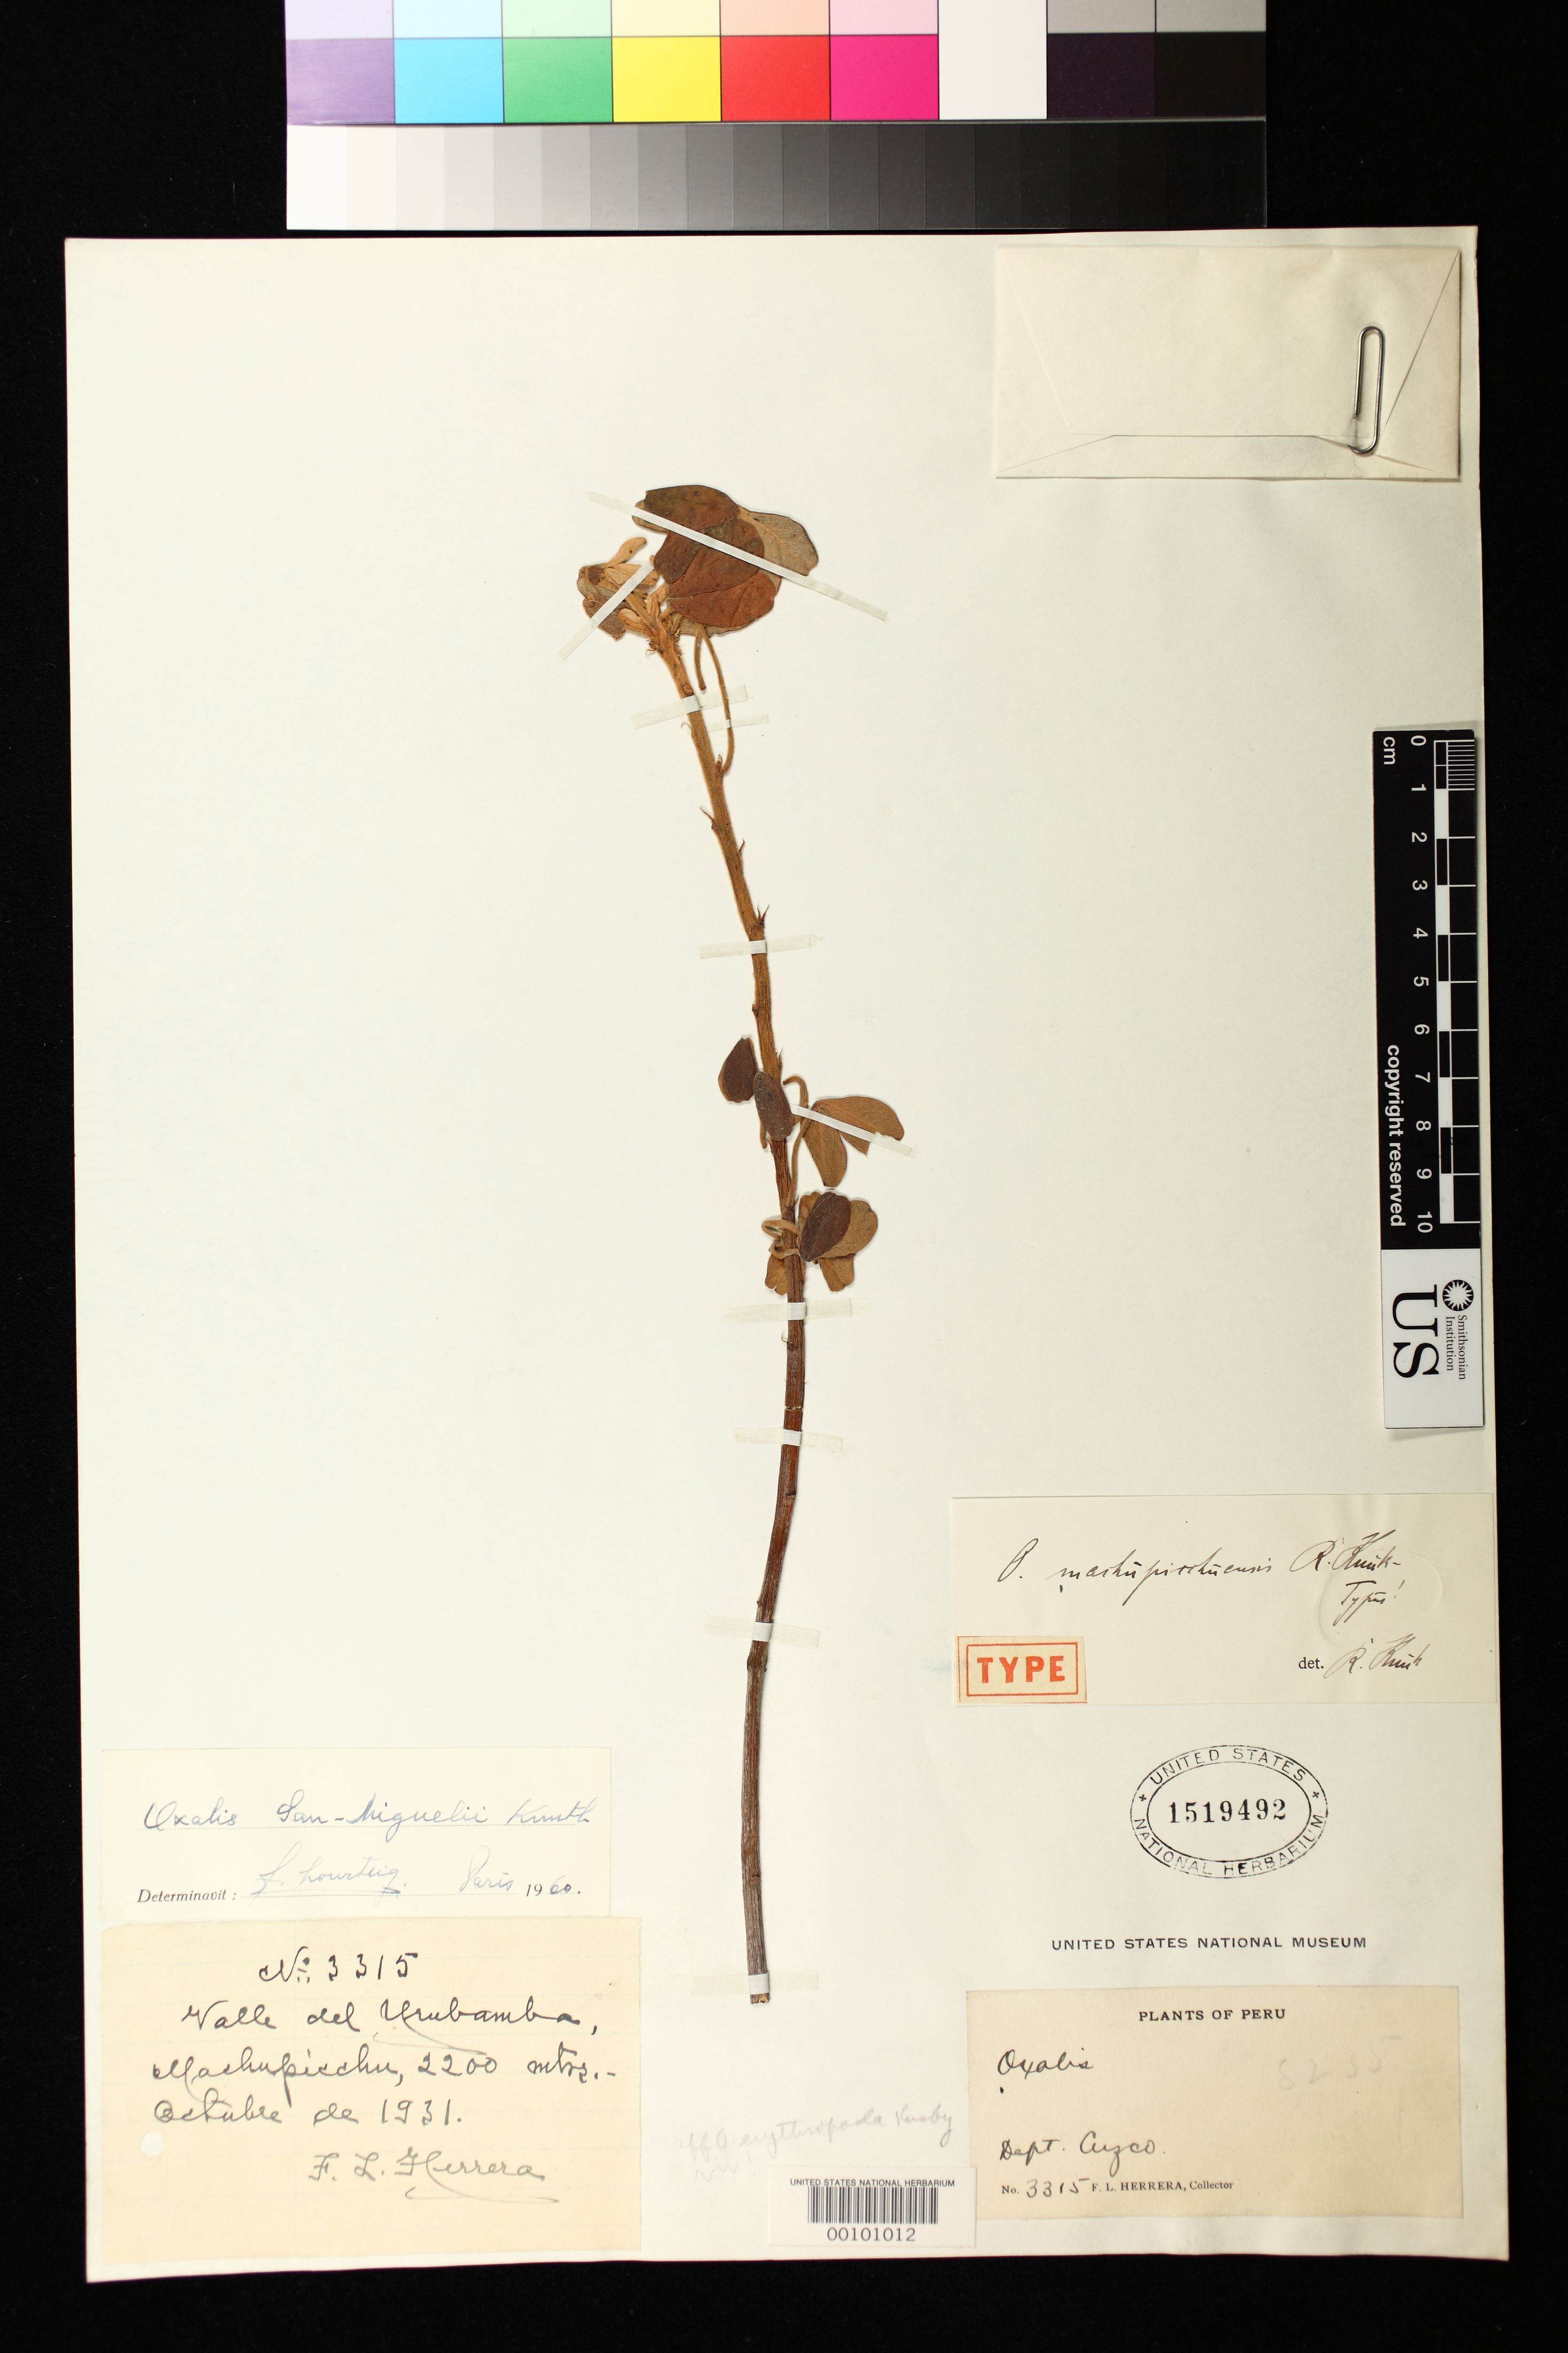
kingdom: Plantae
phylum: Tracheophyta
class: Magnoliopsida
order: Oxalidales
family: Oxalidaceae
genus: Oxalis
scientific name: Oxalis machupicchuensis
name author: R. Knuth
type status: Holotype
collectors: F. L. Herrera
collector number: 3315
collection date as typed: Oct 1931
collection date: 1931-10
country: Peru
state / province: Cusco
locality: Valle del Urubamba, Machupicchu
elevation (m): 2200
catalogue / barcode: US 1519492